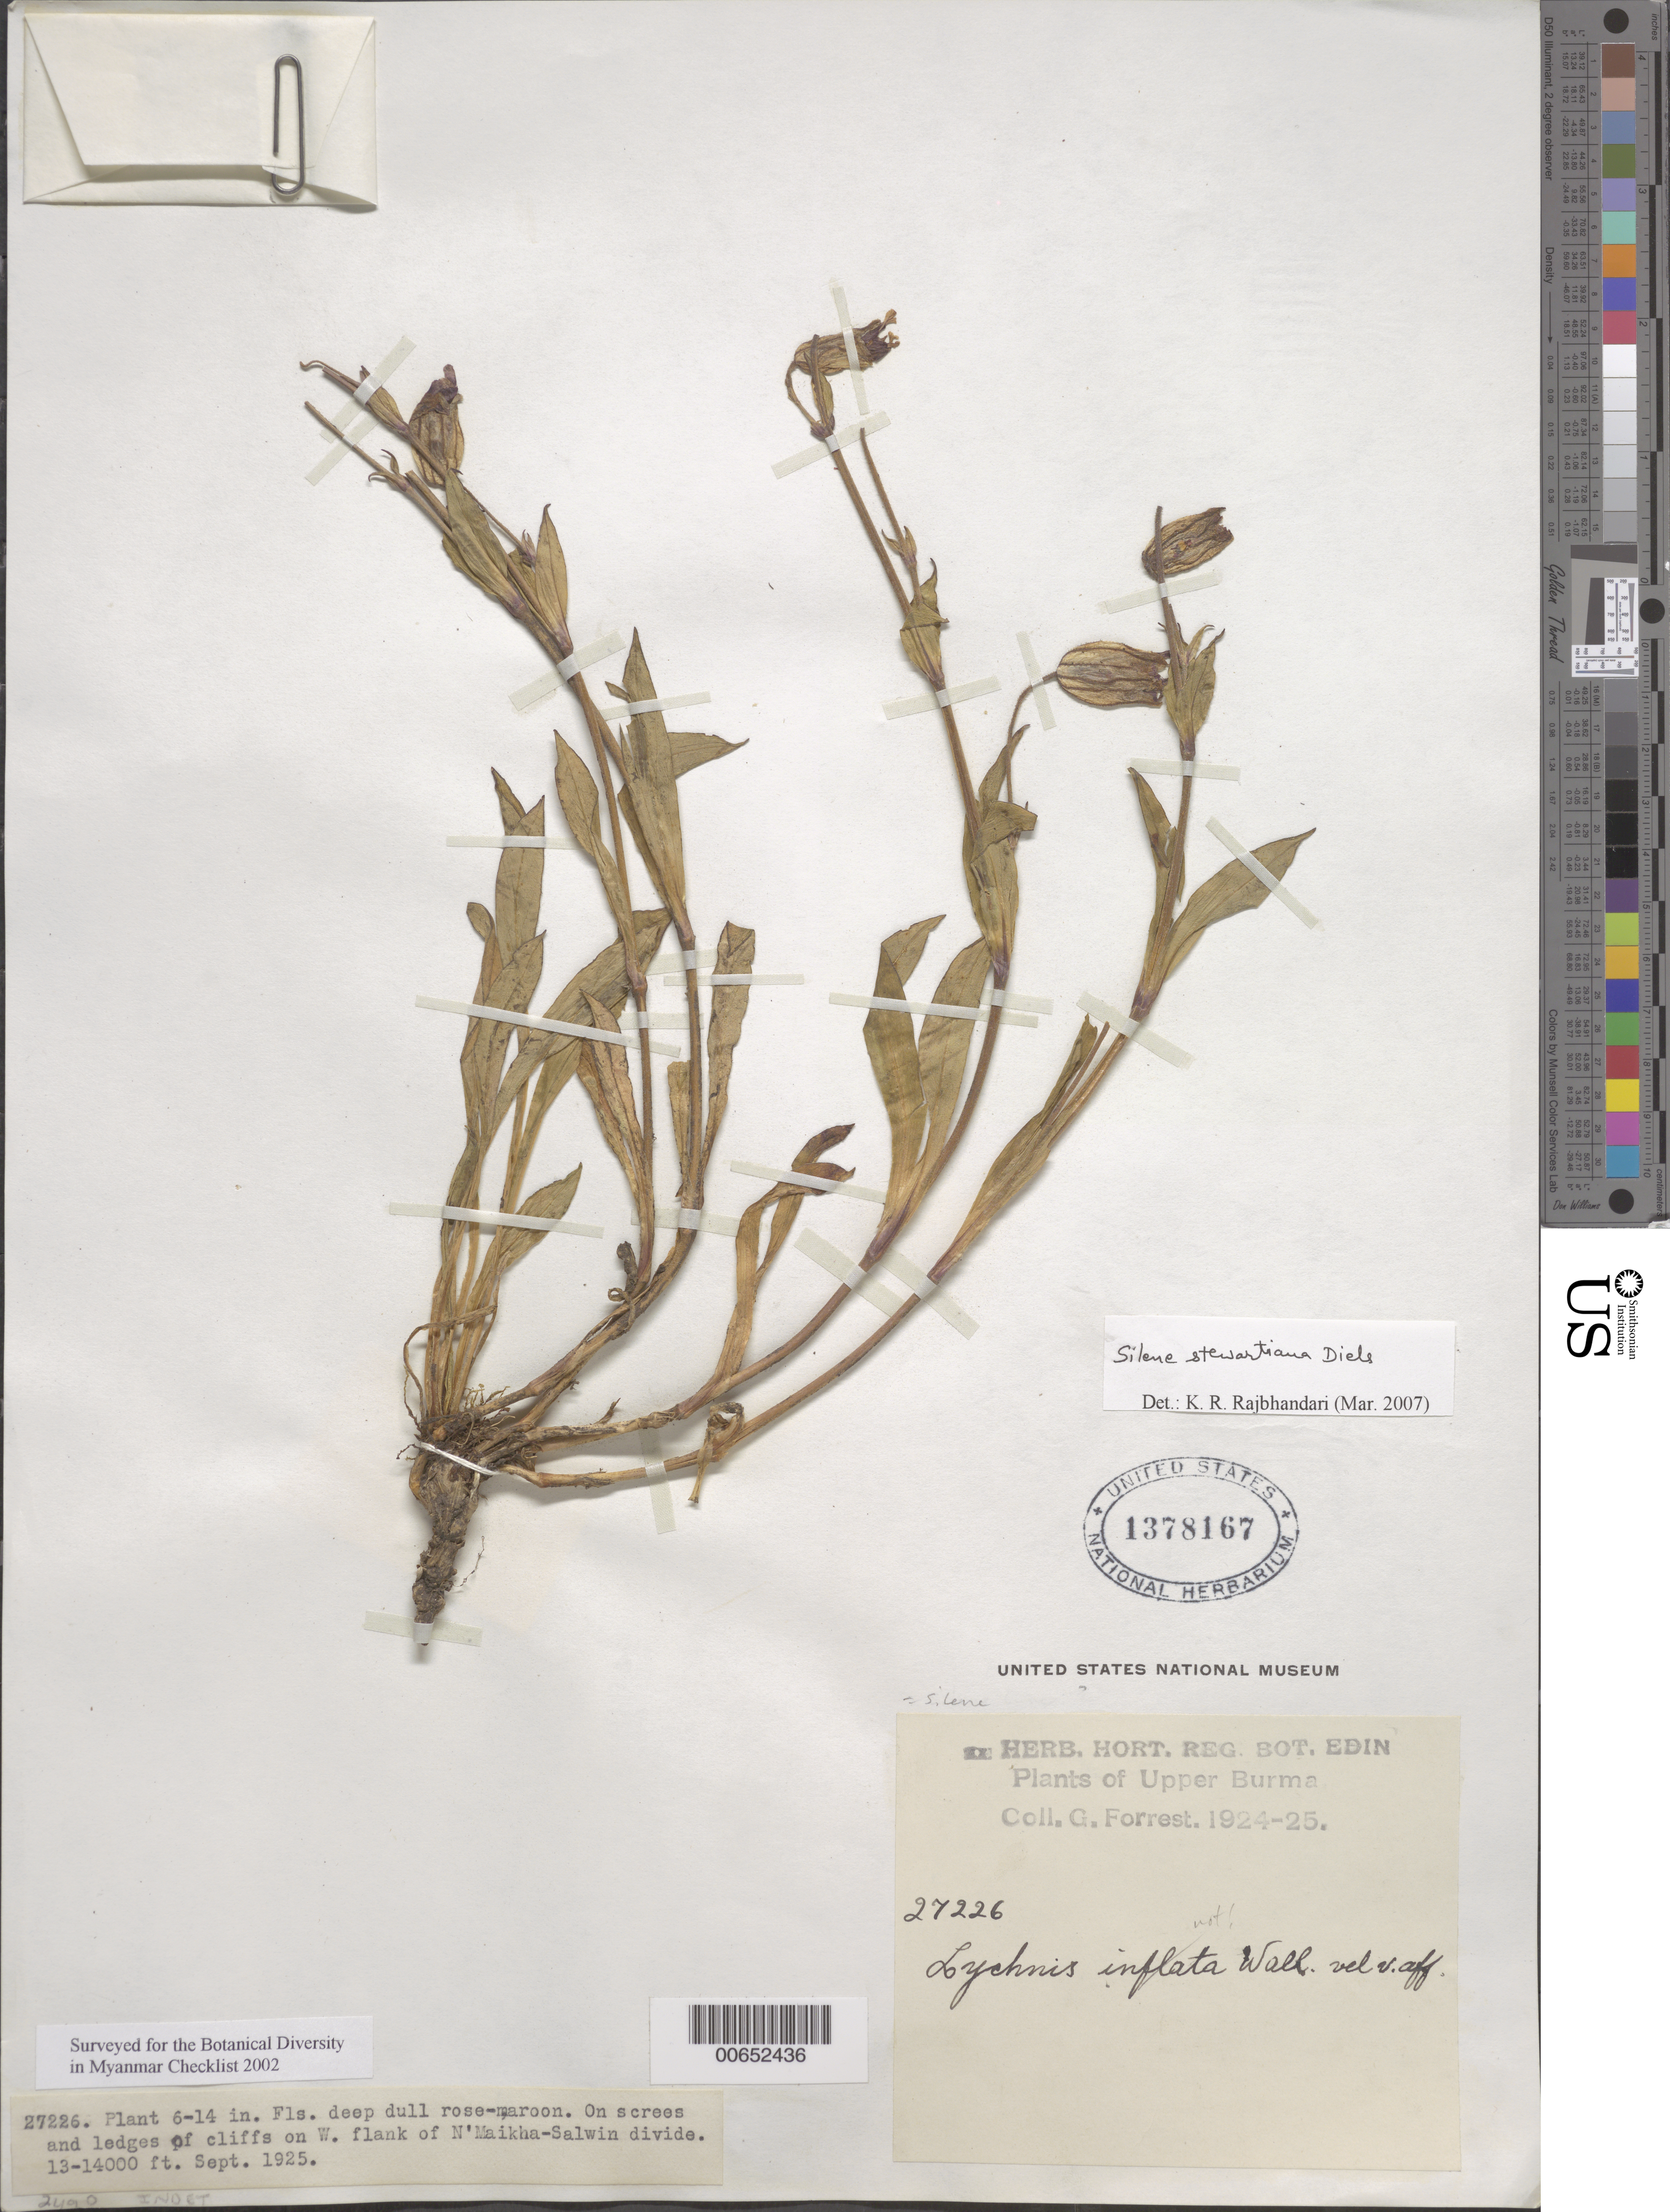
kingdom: Plantae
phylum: Tracheophyta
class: Magnoliopsida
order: Caryophyllales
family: Caryophyllaceae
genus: Lychnis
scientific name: Lychnis inflata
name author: Wall.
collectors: G. Forrest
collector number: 27226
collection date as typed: Sep 1925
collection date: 1925-09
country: Myanmar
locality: Upper Burma, W flank of N'Maikha-Salwin Divide.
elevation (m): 3962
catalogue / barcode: US 1378167